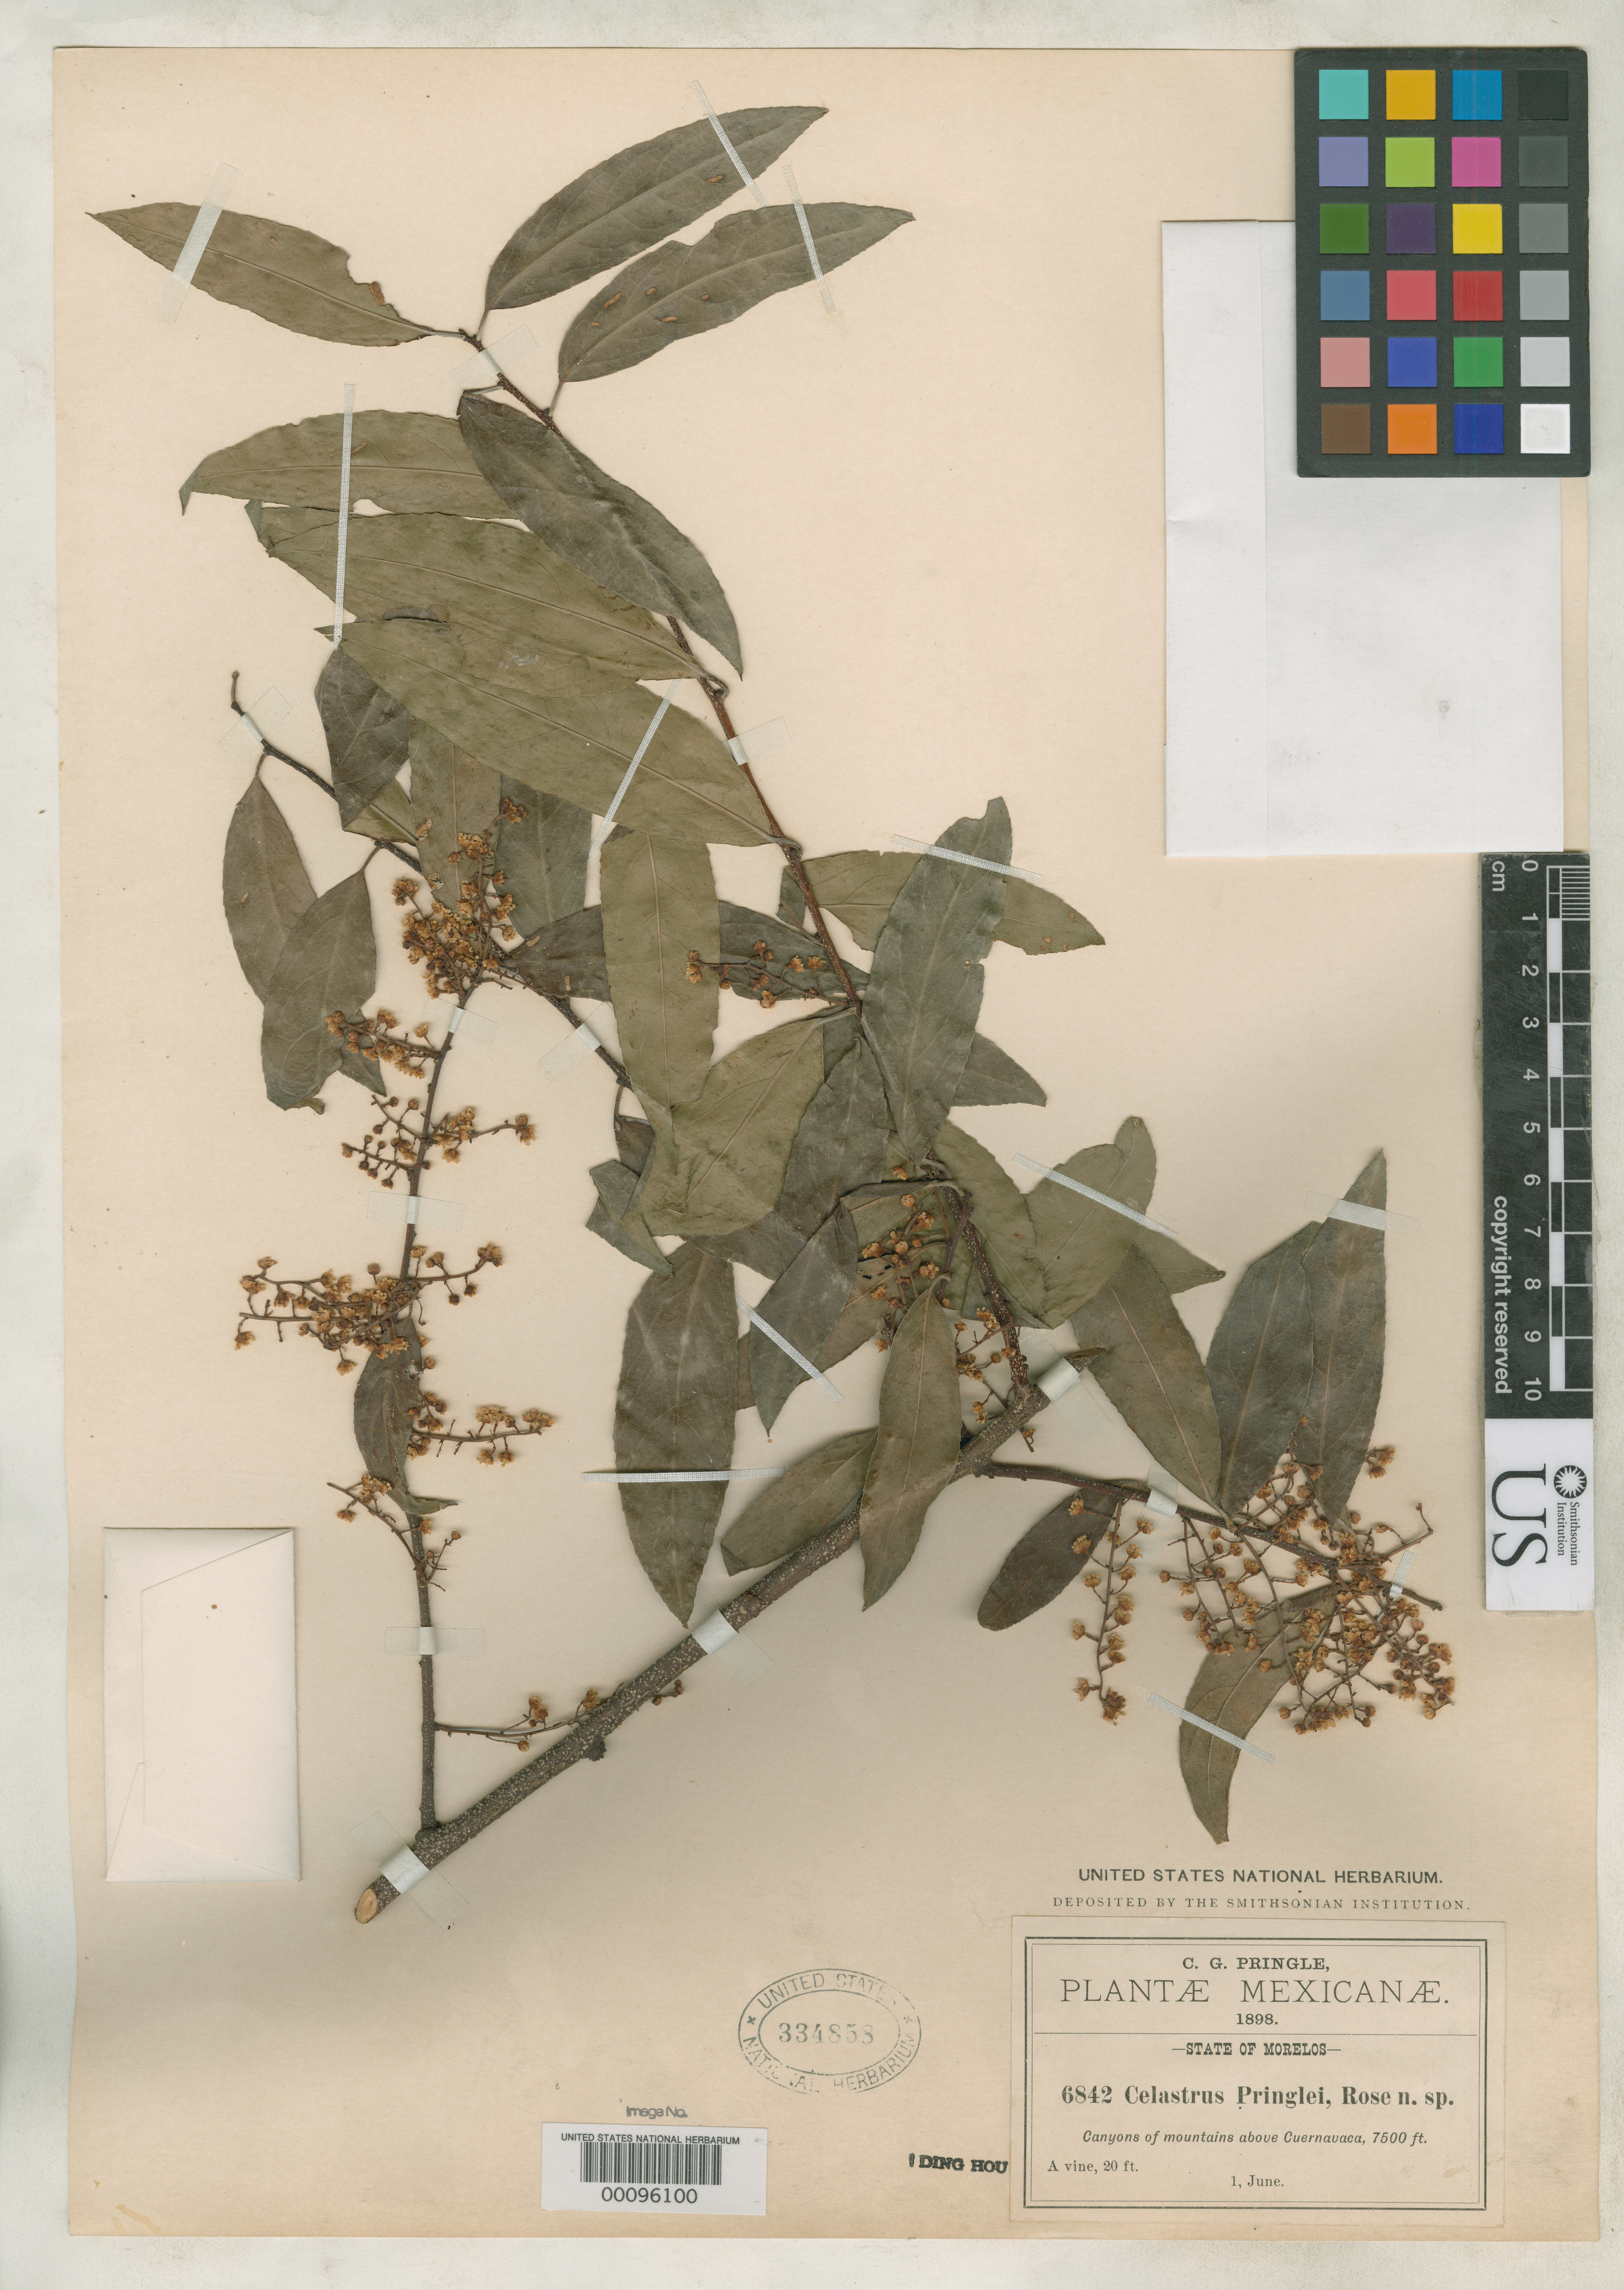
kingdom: Plantae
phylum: Tracheophyta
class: Magnoliopsida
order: Celastrales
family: Celastraceae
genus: Celastrus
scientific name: Celastrus pringlei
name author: Rose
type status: Holotype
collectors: C. G. Pringle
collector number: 6842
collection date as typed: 01 Jun 1898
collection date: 1898-06-01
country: Mexico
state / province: Morelos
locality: Canyons of mountain side above Cuernavaca.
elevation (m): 2300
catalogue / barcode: US 334858